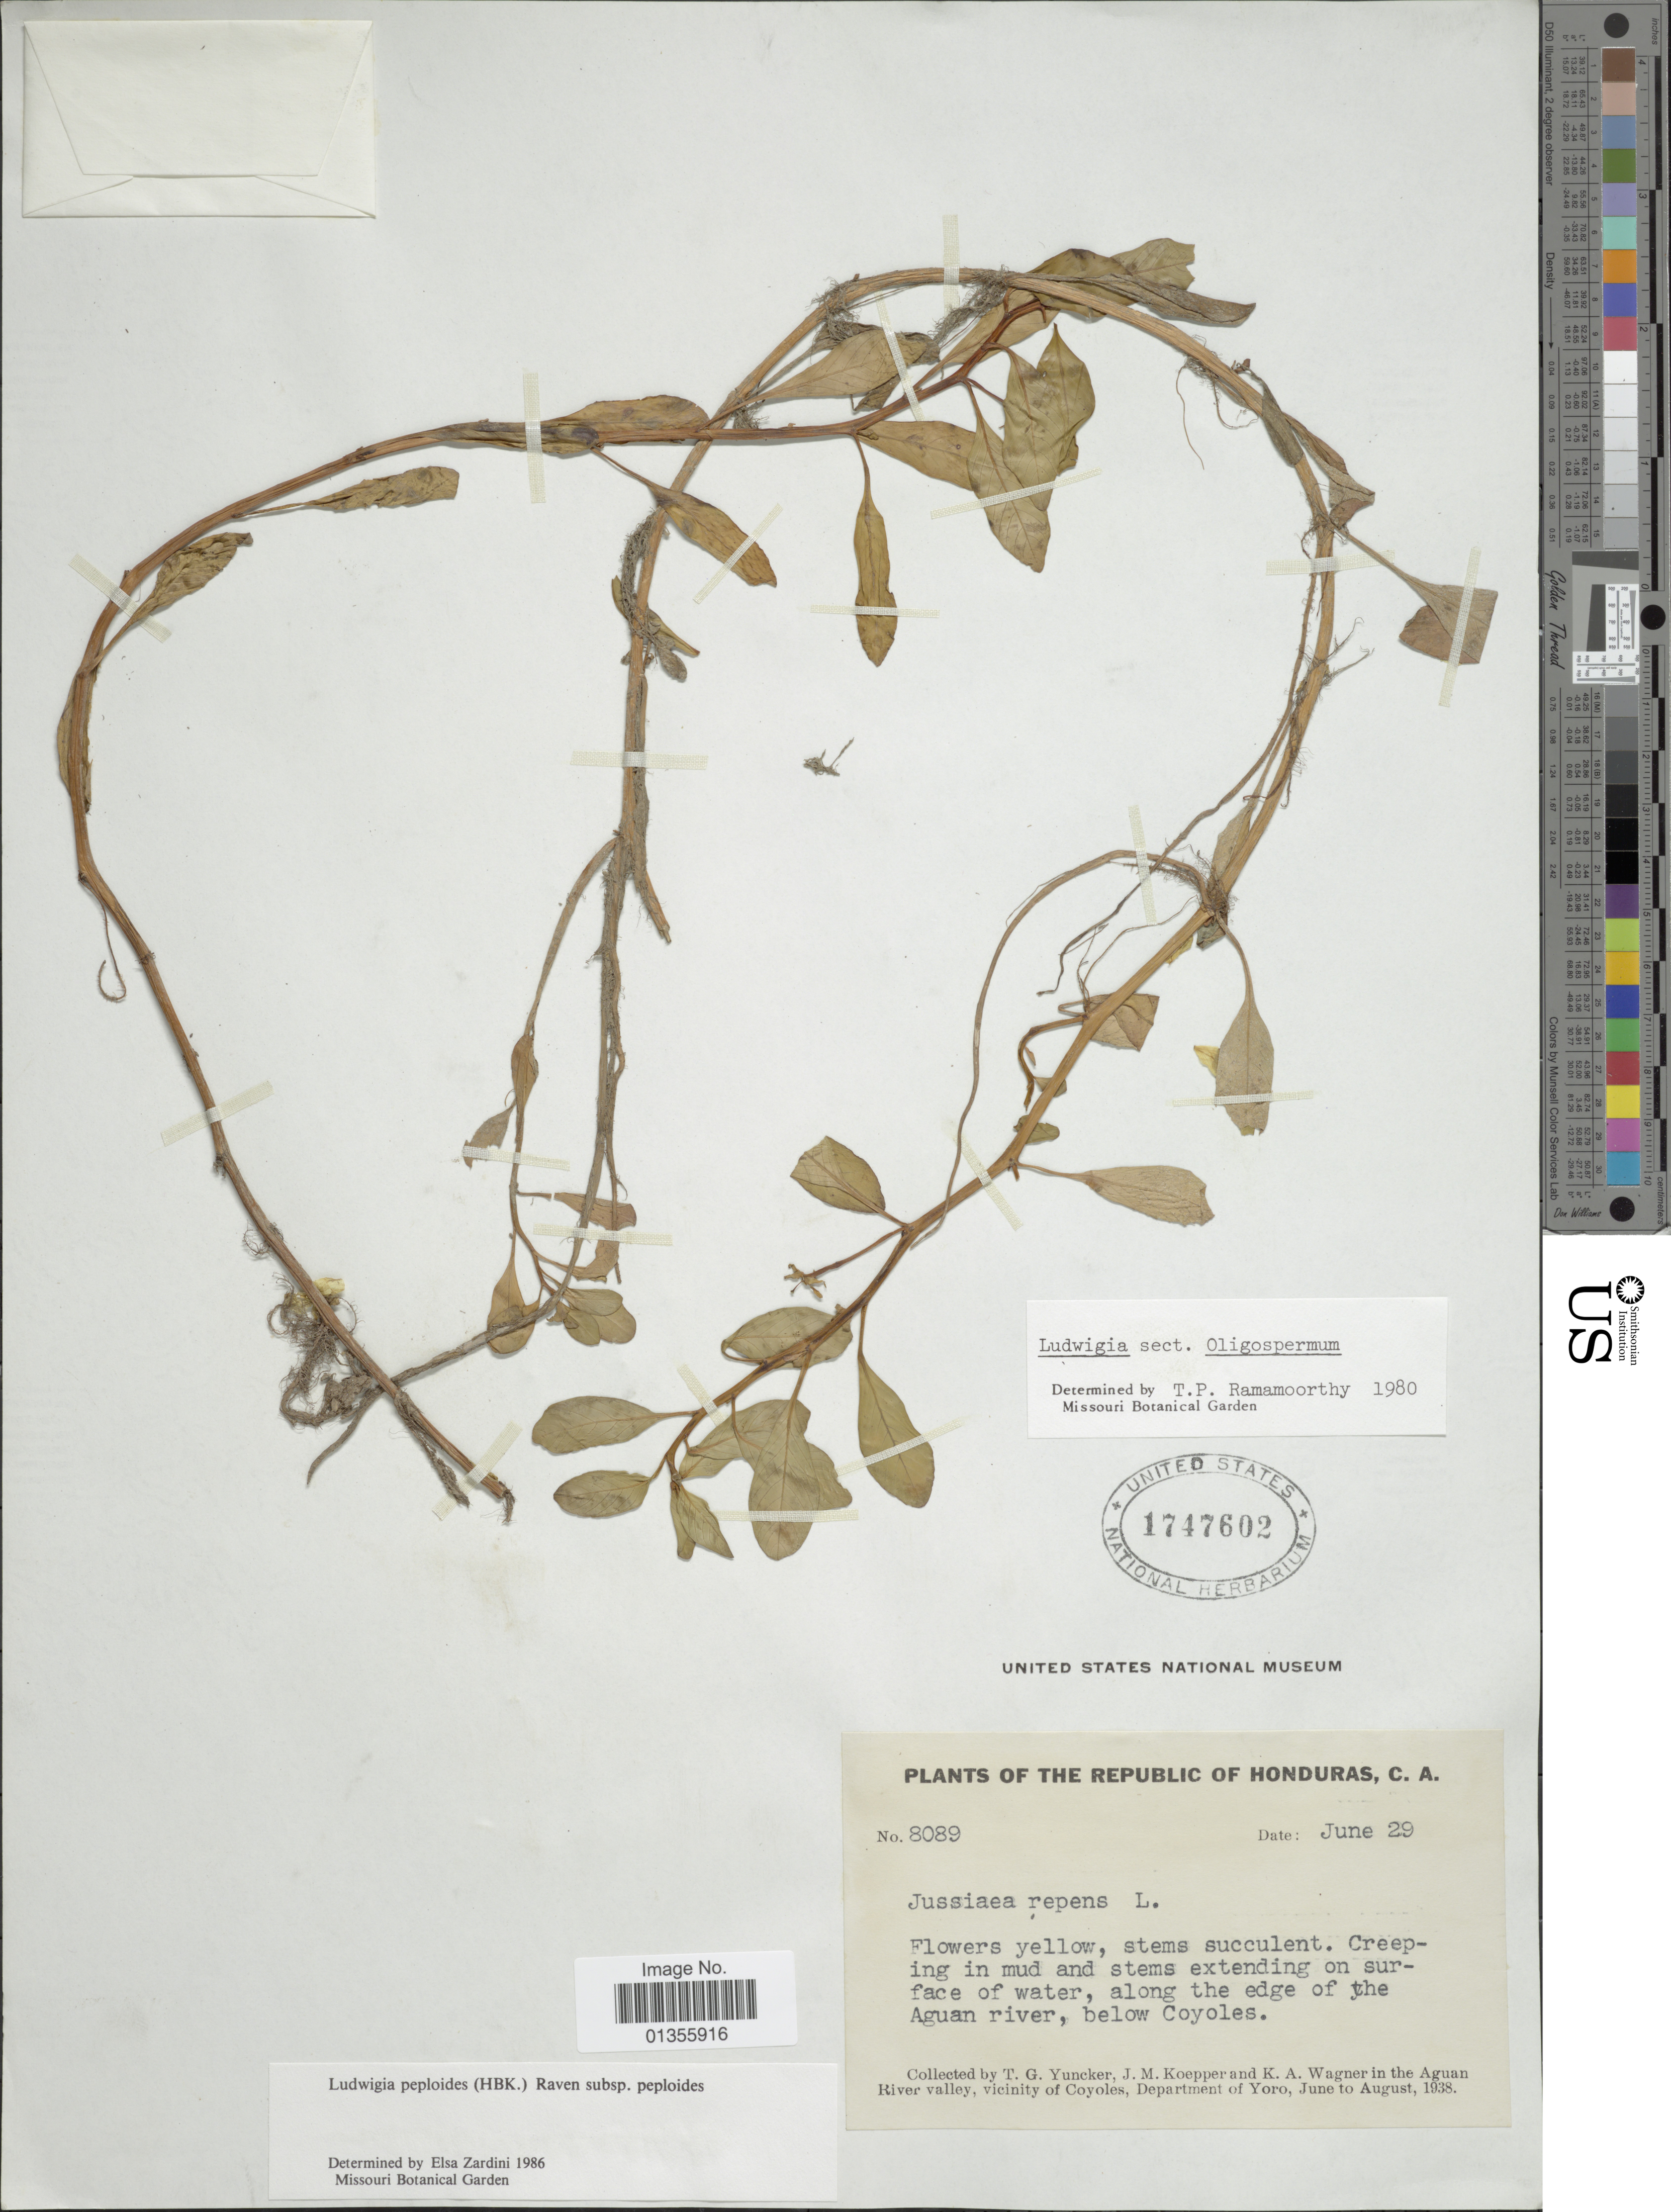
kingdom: Plantae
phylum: Tracheophyta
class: Magnoliopsida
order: Myrtales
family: Onagraceae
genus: Ludwigia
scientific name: Ludwigia peploides subsp. peploides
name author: (Kunth) P.H. Raven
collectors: T. G. Yuncker, J. M. Koepper & K. A. Wagner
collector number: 8089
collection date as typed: Transcribed d/m/y: /6/29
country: Honduras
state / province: Yoro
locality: Along the edge of the Aguan river, below Coyoles. In the Aguan River Valley, vicinity of Coyoles, Department of Yoro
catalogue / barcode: US 1747602